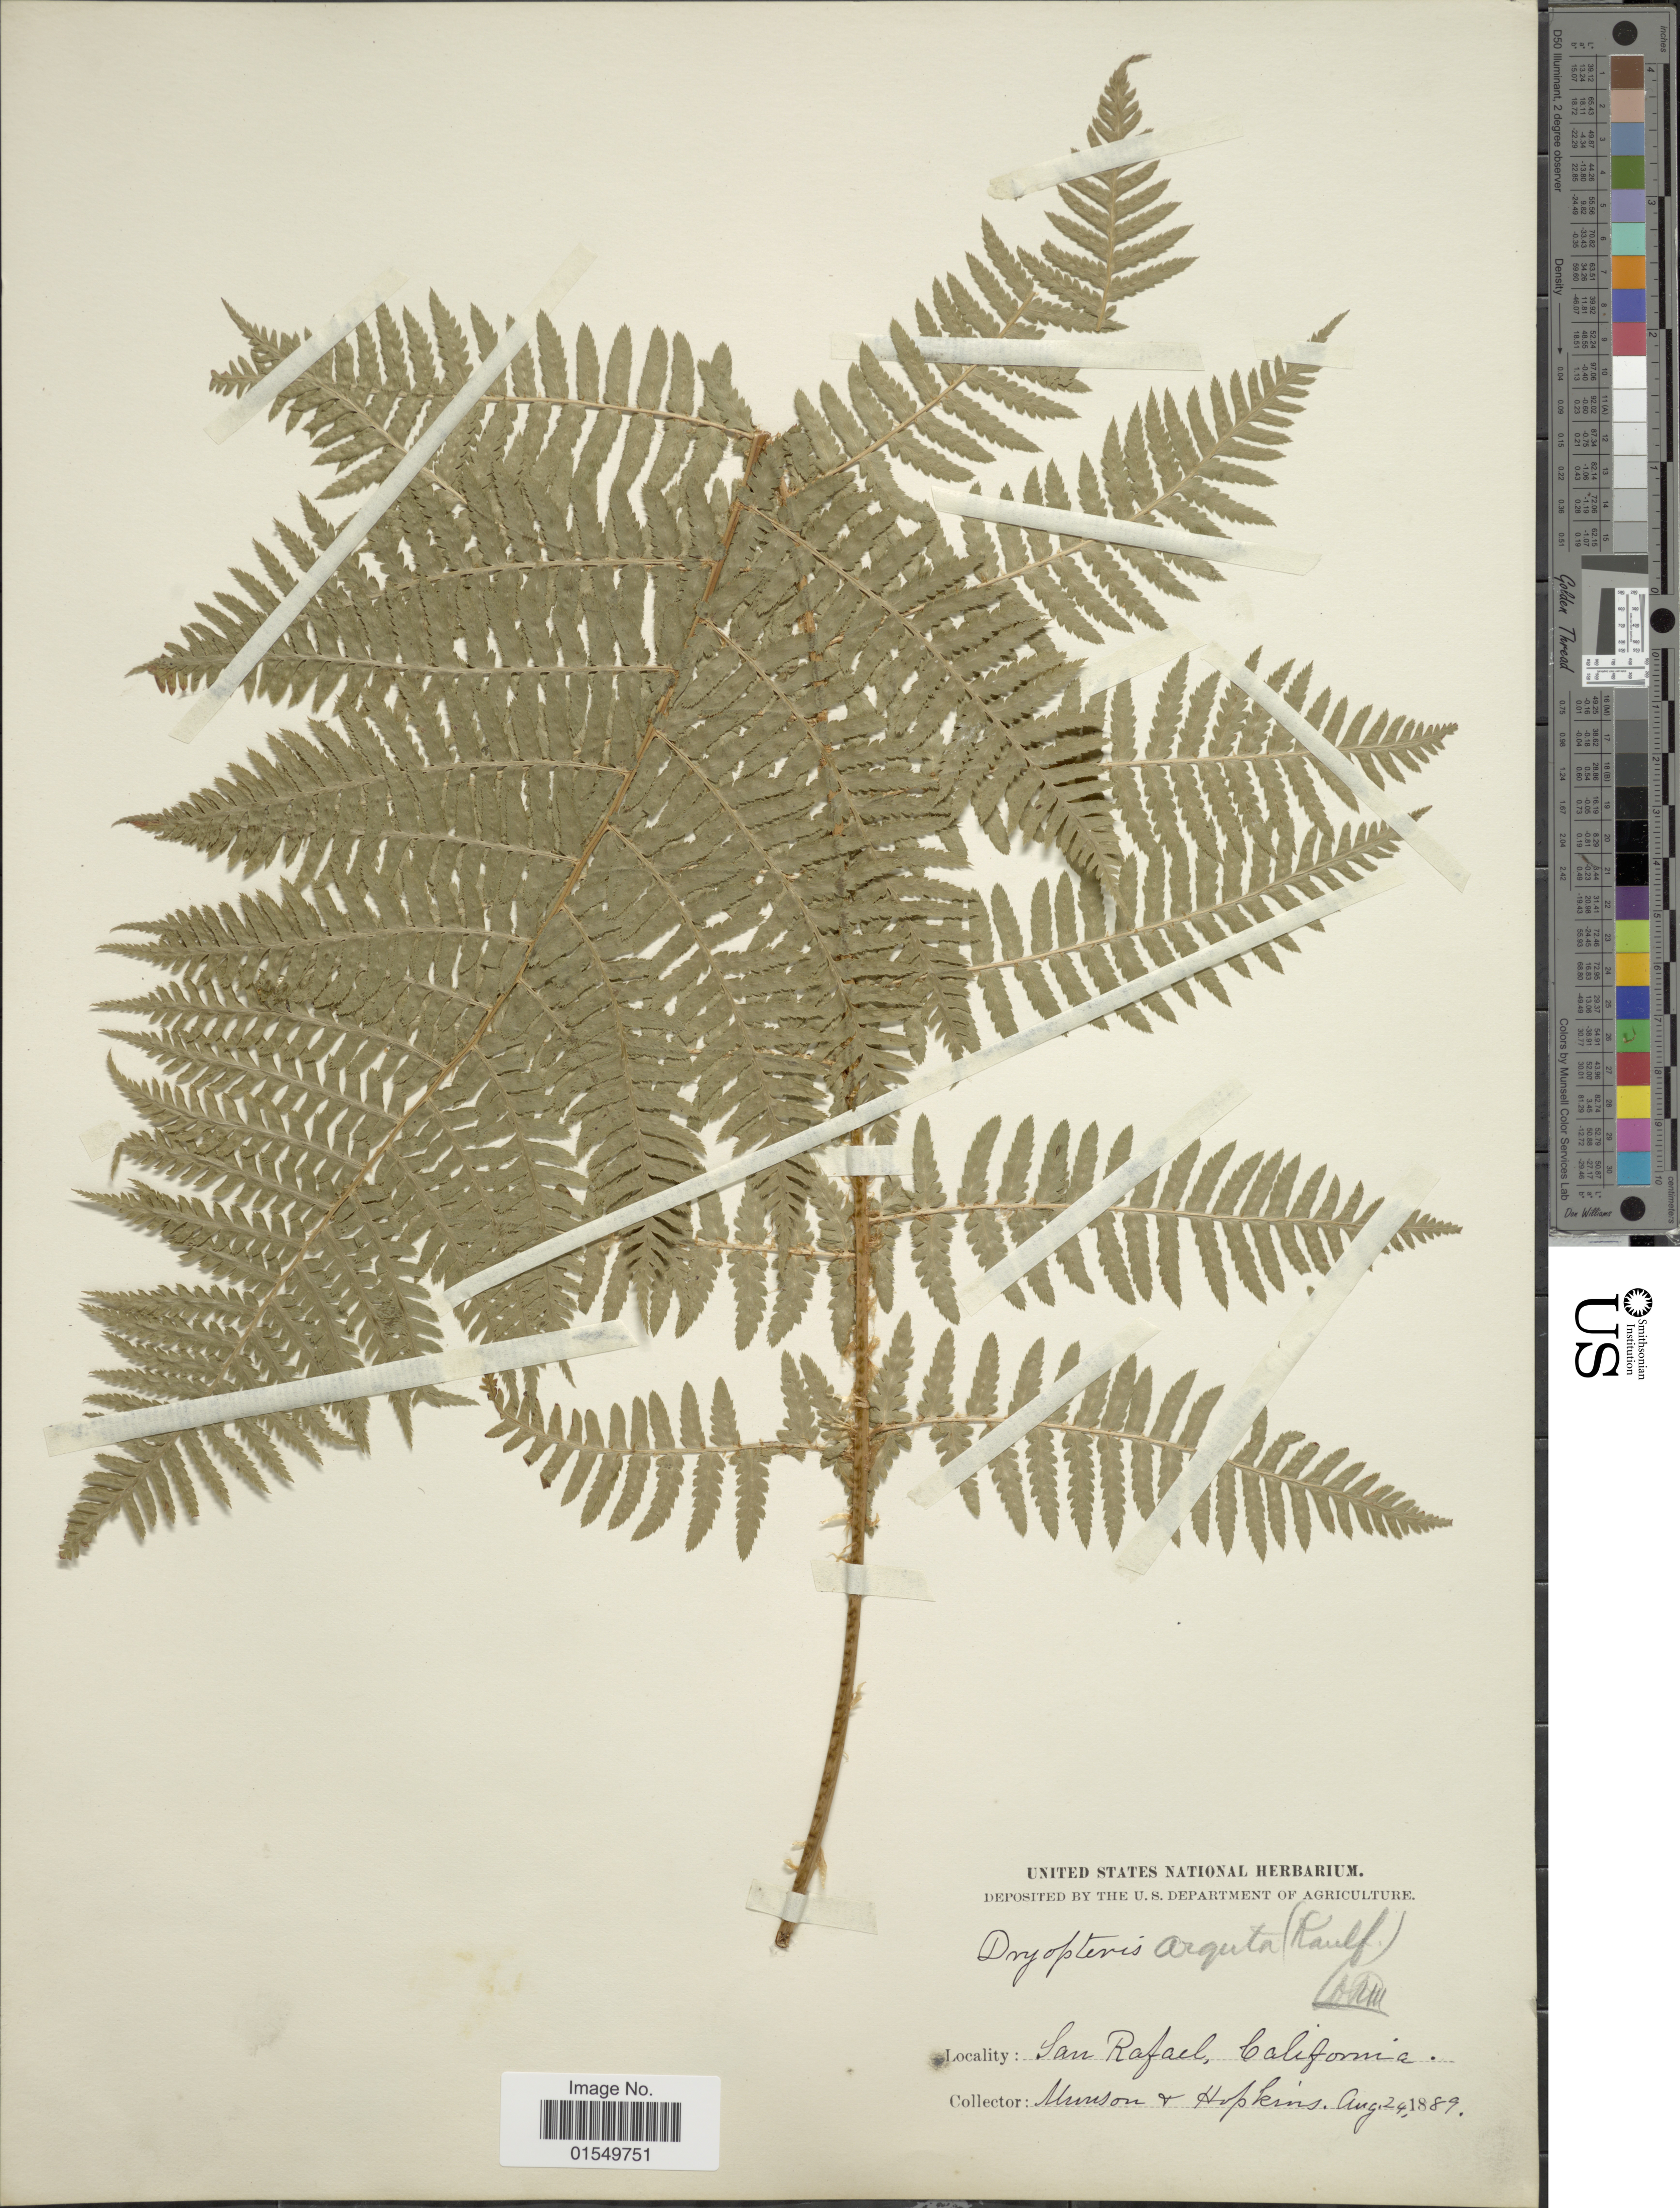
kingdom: Plantae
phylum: Tracheophyta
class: Polypodiopsida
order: Polypodiales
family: Dryopteridaceae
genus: Dryopteris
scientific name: Dryopteris arguta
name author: (Kaulf.) Maxon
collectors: -. Munson & -. Hopkins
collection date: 1889-08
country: United States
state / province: California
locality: San Rafael